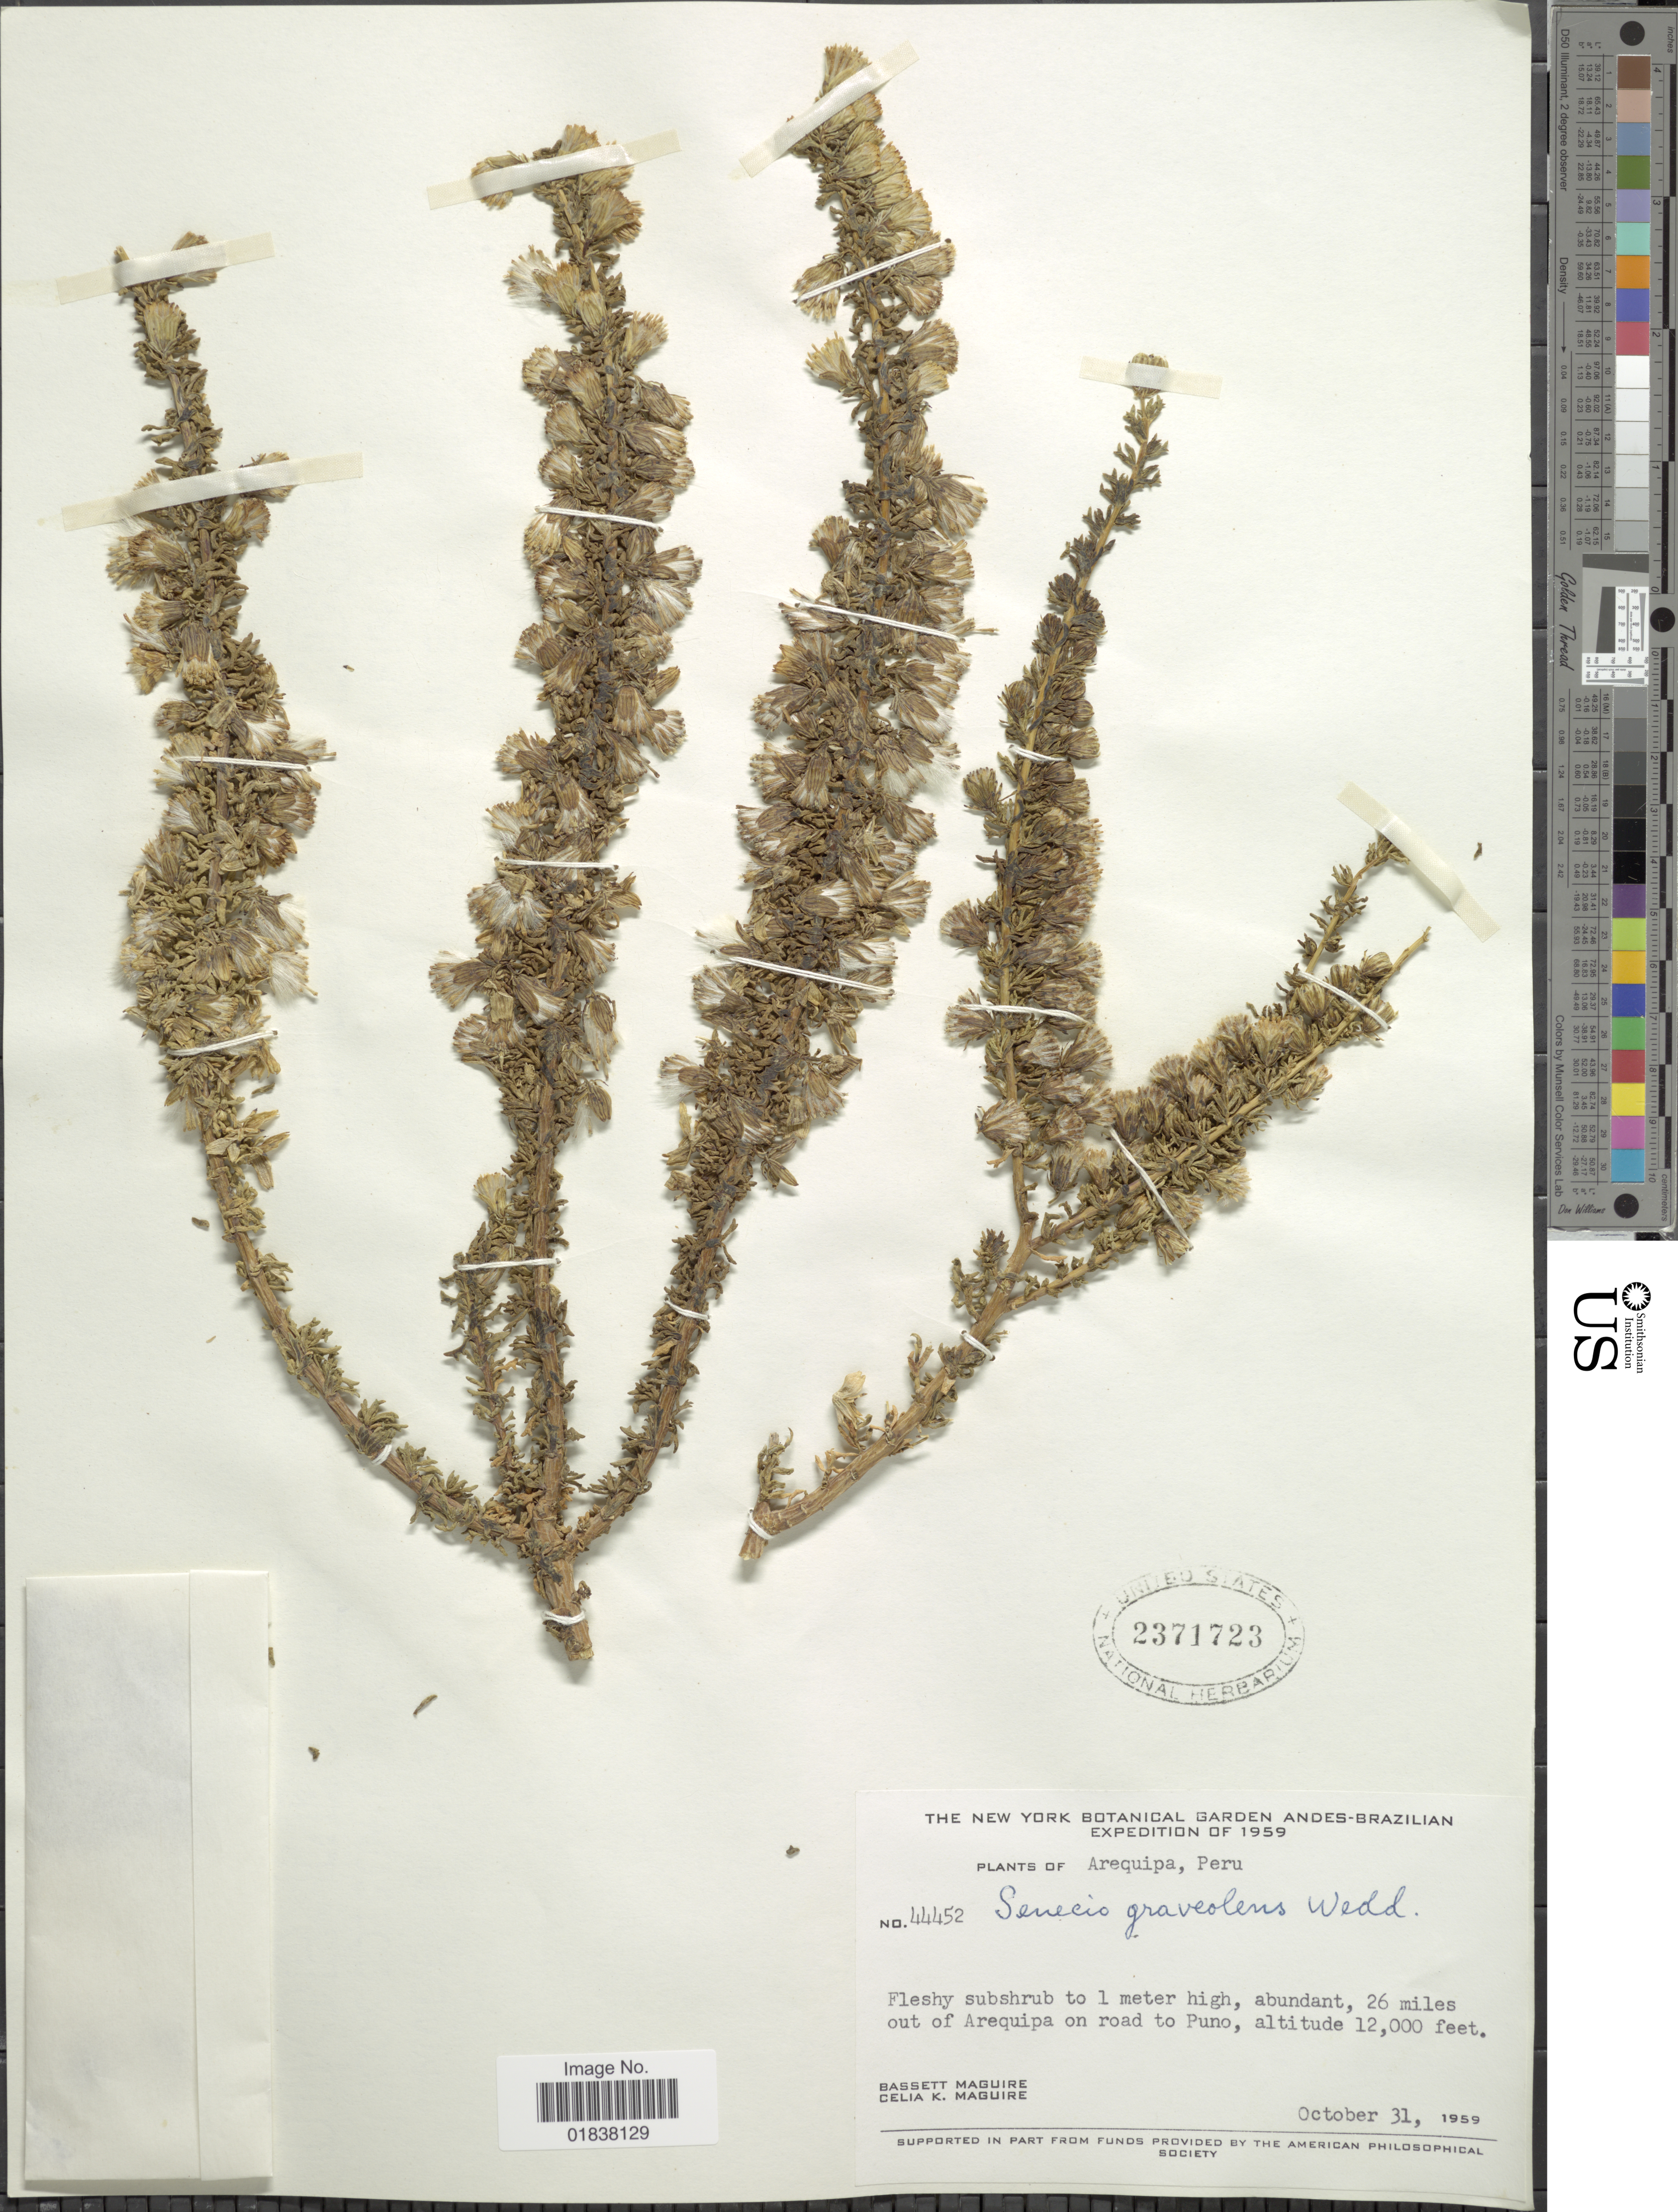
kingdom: Plantae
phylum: Tracheophyta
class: Magnoliopsida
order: Asterales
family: Asteraceae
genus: Senecio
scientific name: Senecio nutans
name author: Sch. Bip.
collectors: B. Maguire & C. K. Maguire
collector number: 44452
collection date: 1959-10-31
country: Peru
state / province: Arequipa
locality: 26 miles out of Arequipa on road to Puno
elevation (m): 3658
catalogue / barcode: US 2371723